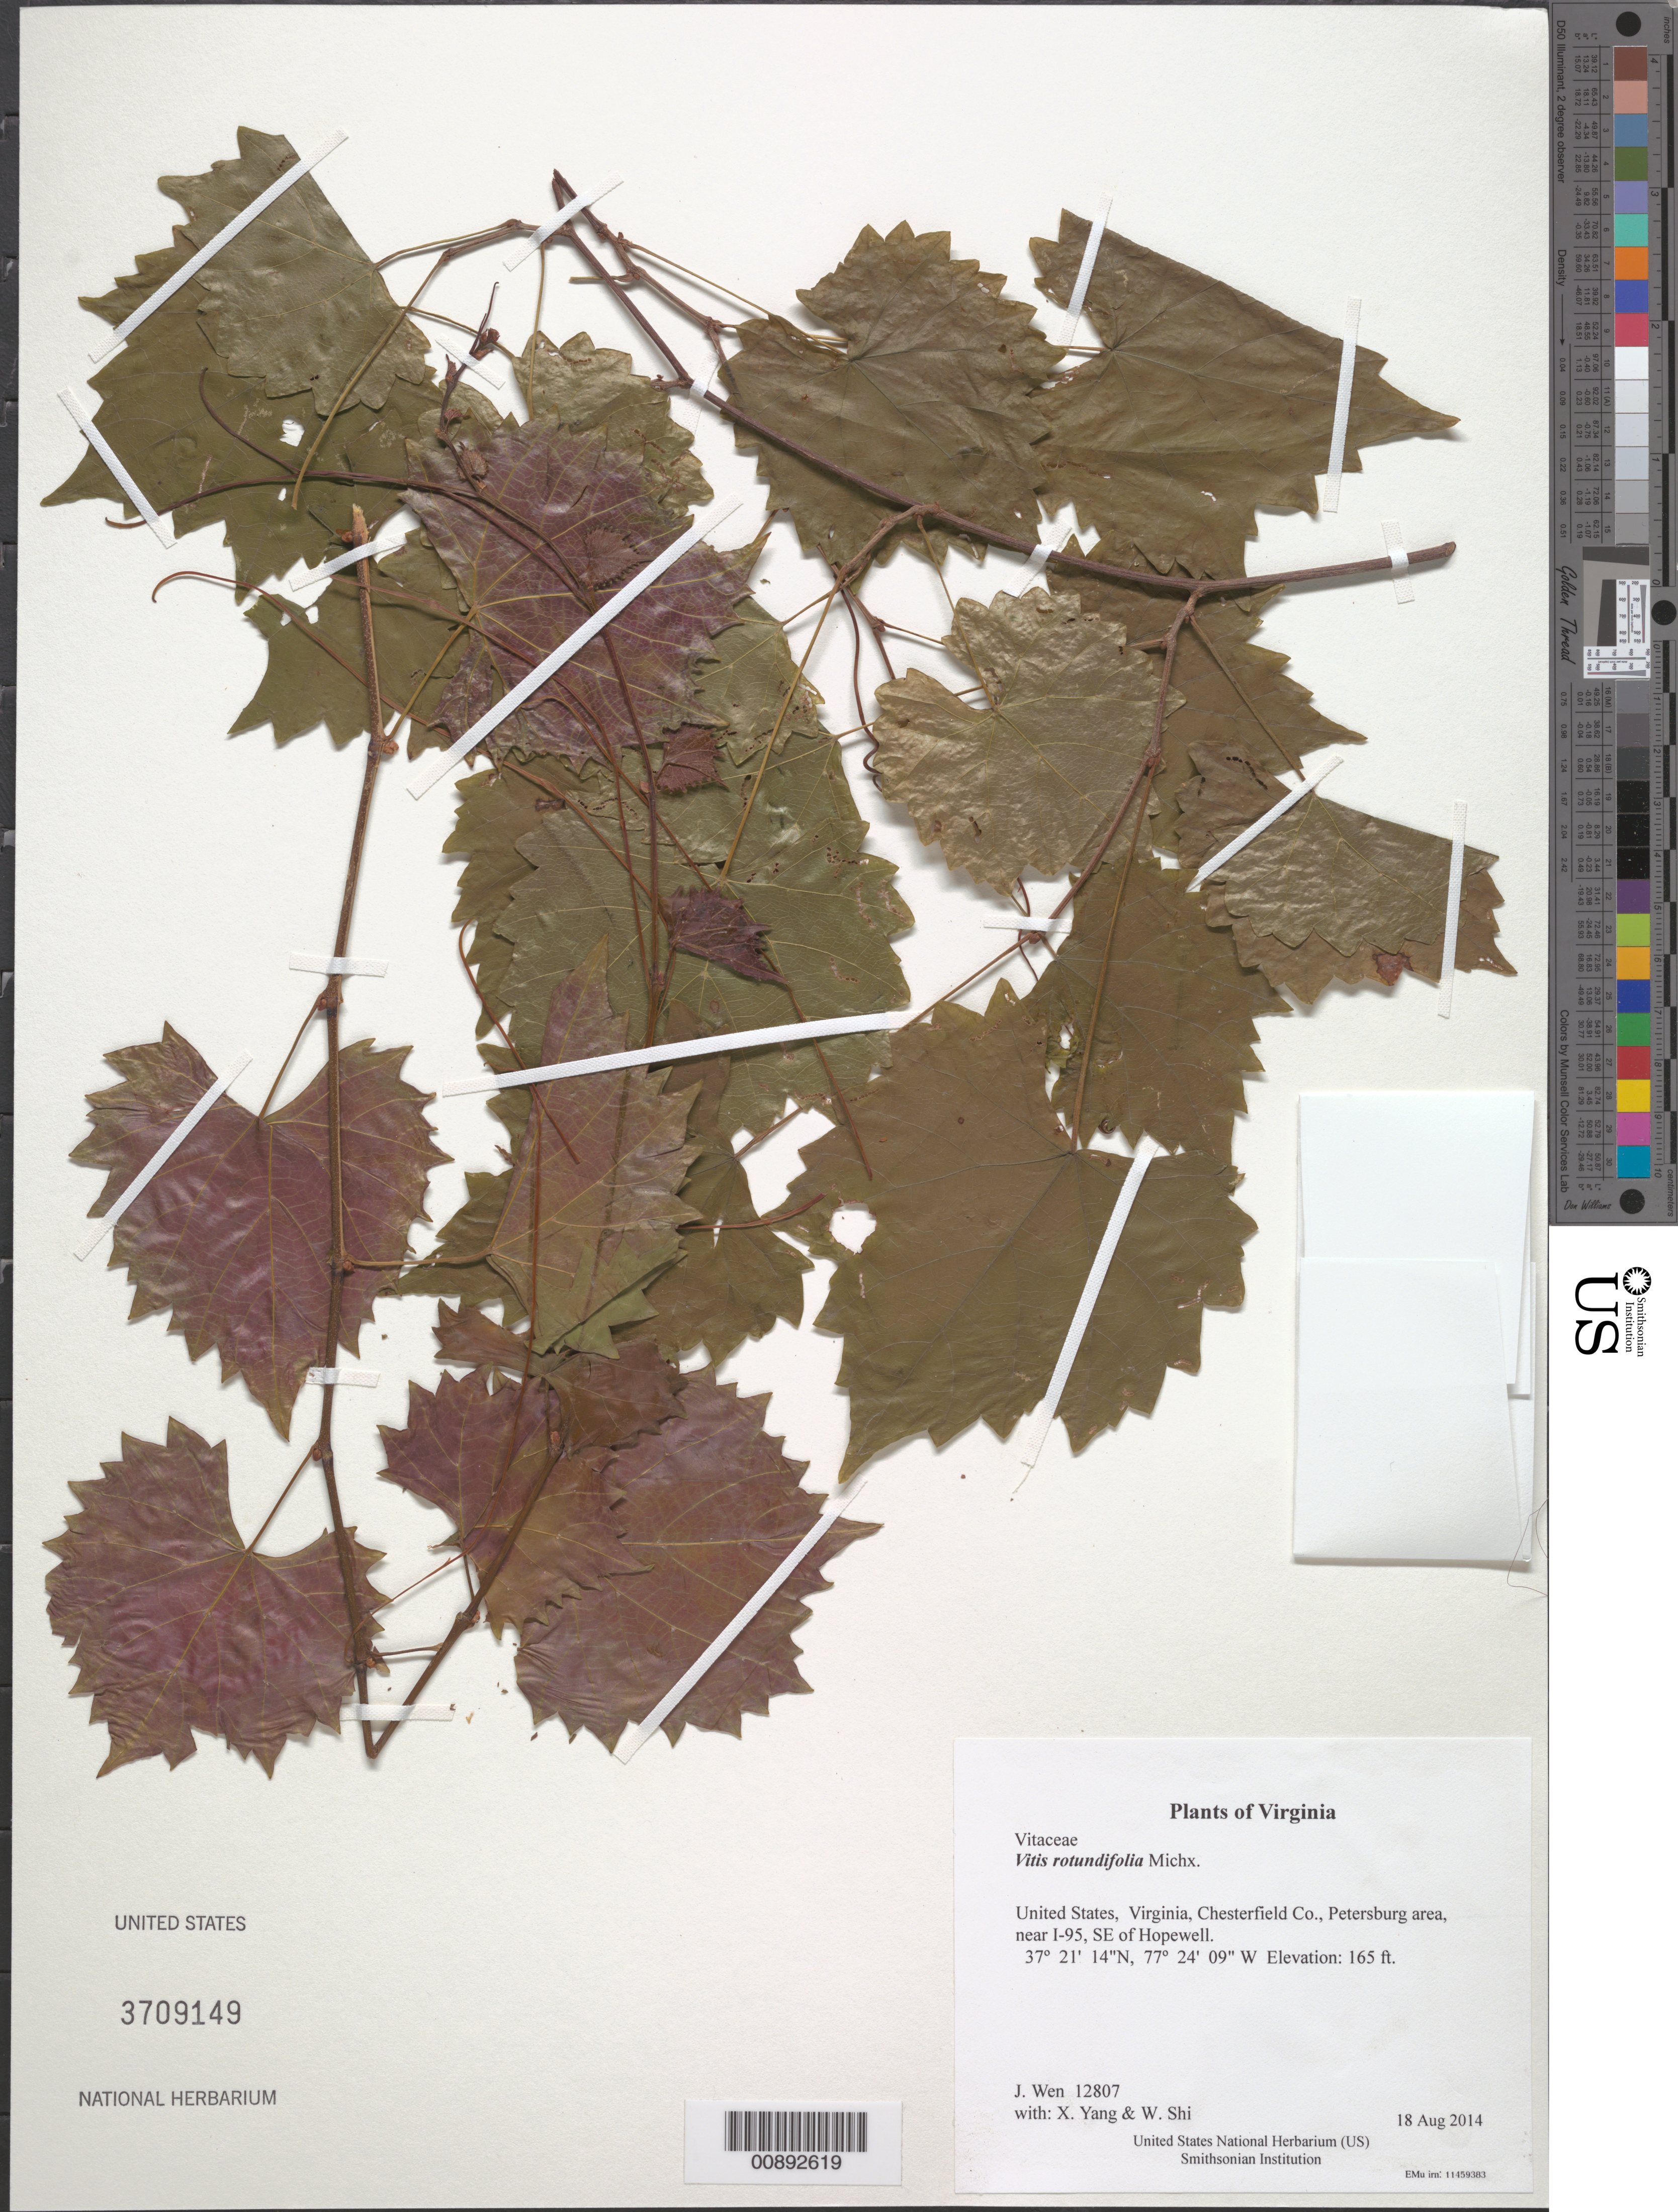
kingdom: Plantae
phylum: Tracheophyta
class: Magnoliopsida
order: Vitales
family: Vitaceae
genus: Vitis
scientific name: Vitis rotundifolia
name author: Michx.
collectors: J. Wen, X. Yang & W. Shi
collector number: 12807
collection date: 2014-08-18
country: United States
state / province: Virginia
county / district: Chesterfield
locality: Petersburg area, near I-95, SE of Hopewell.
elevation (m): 50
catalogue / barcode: US 3709149